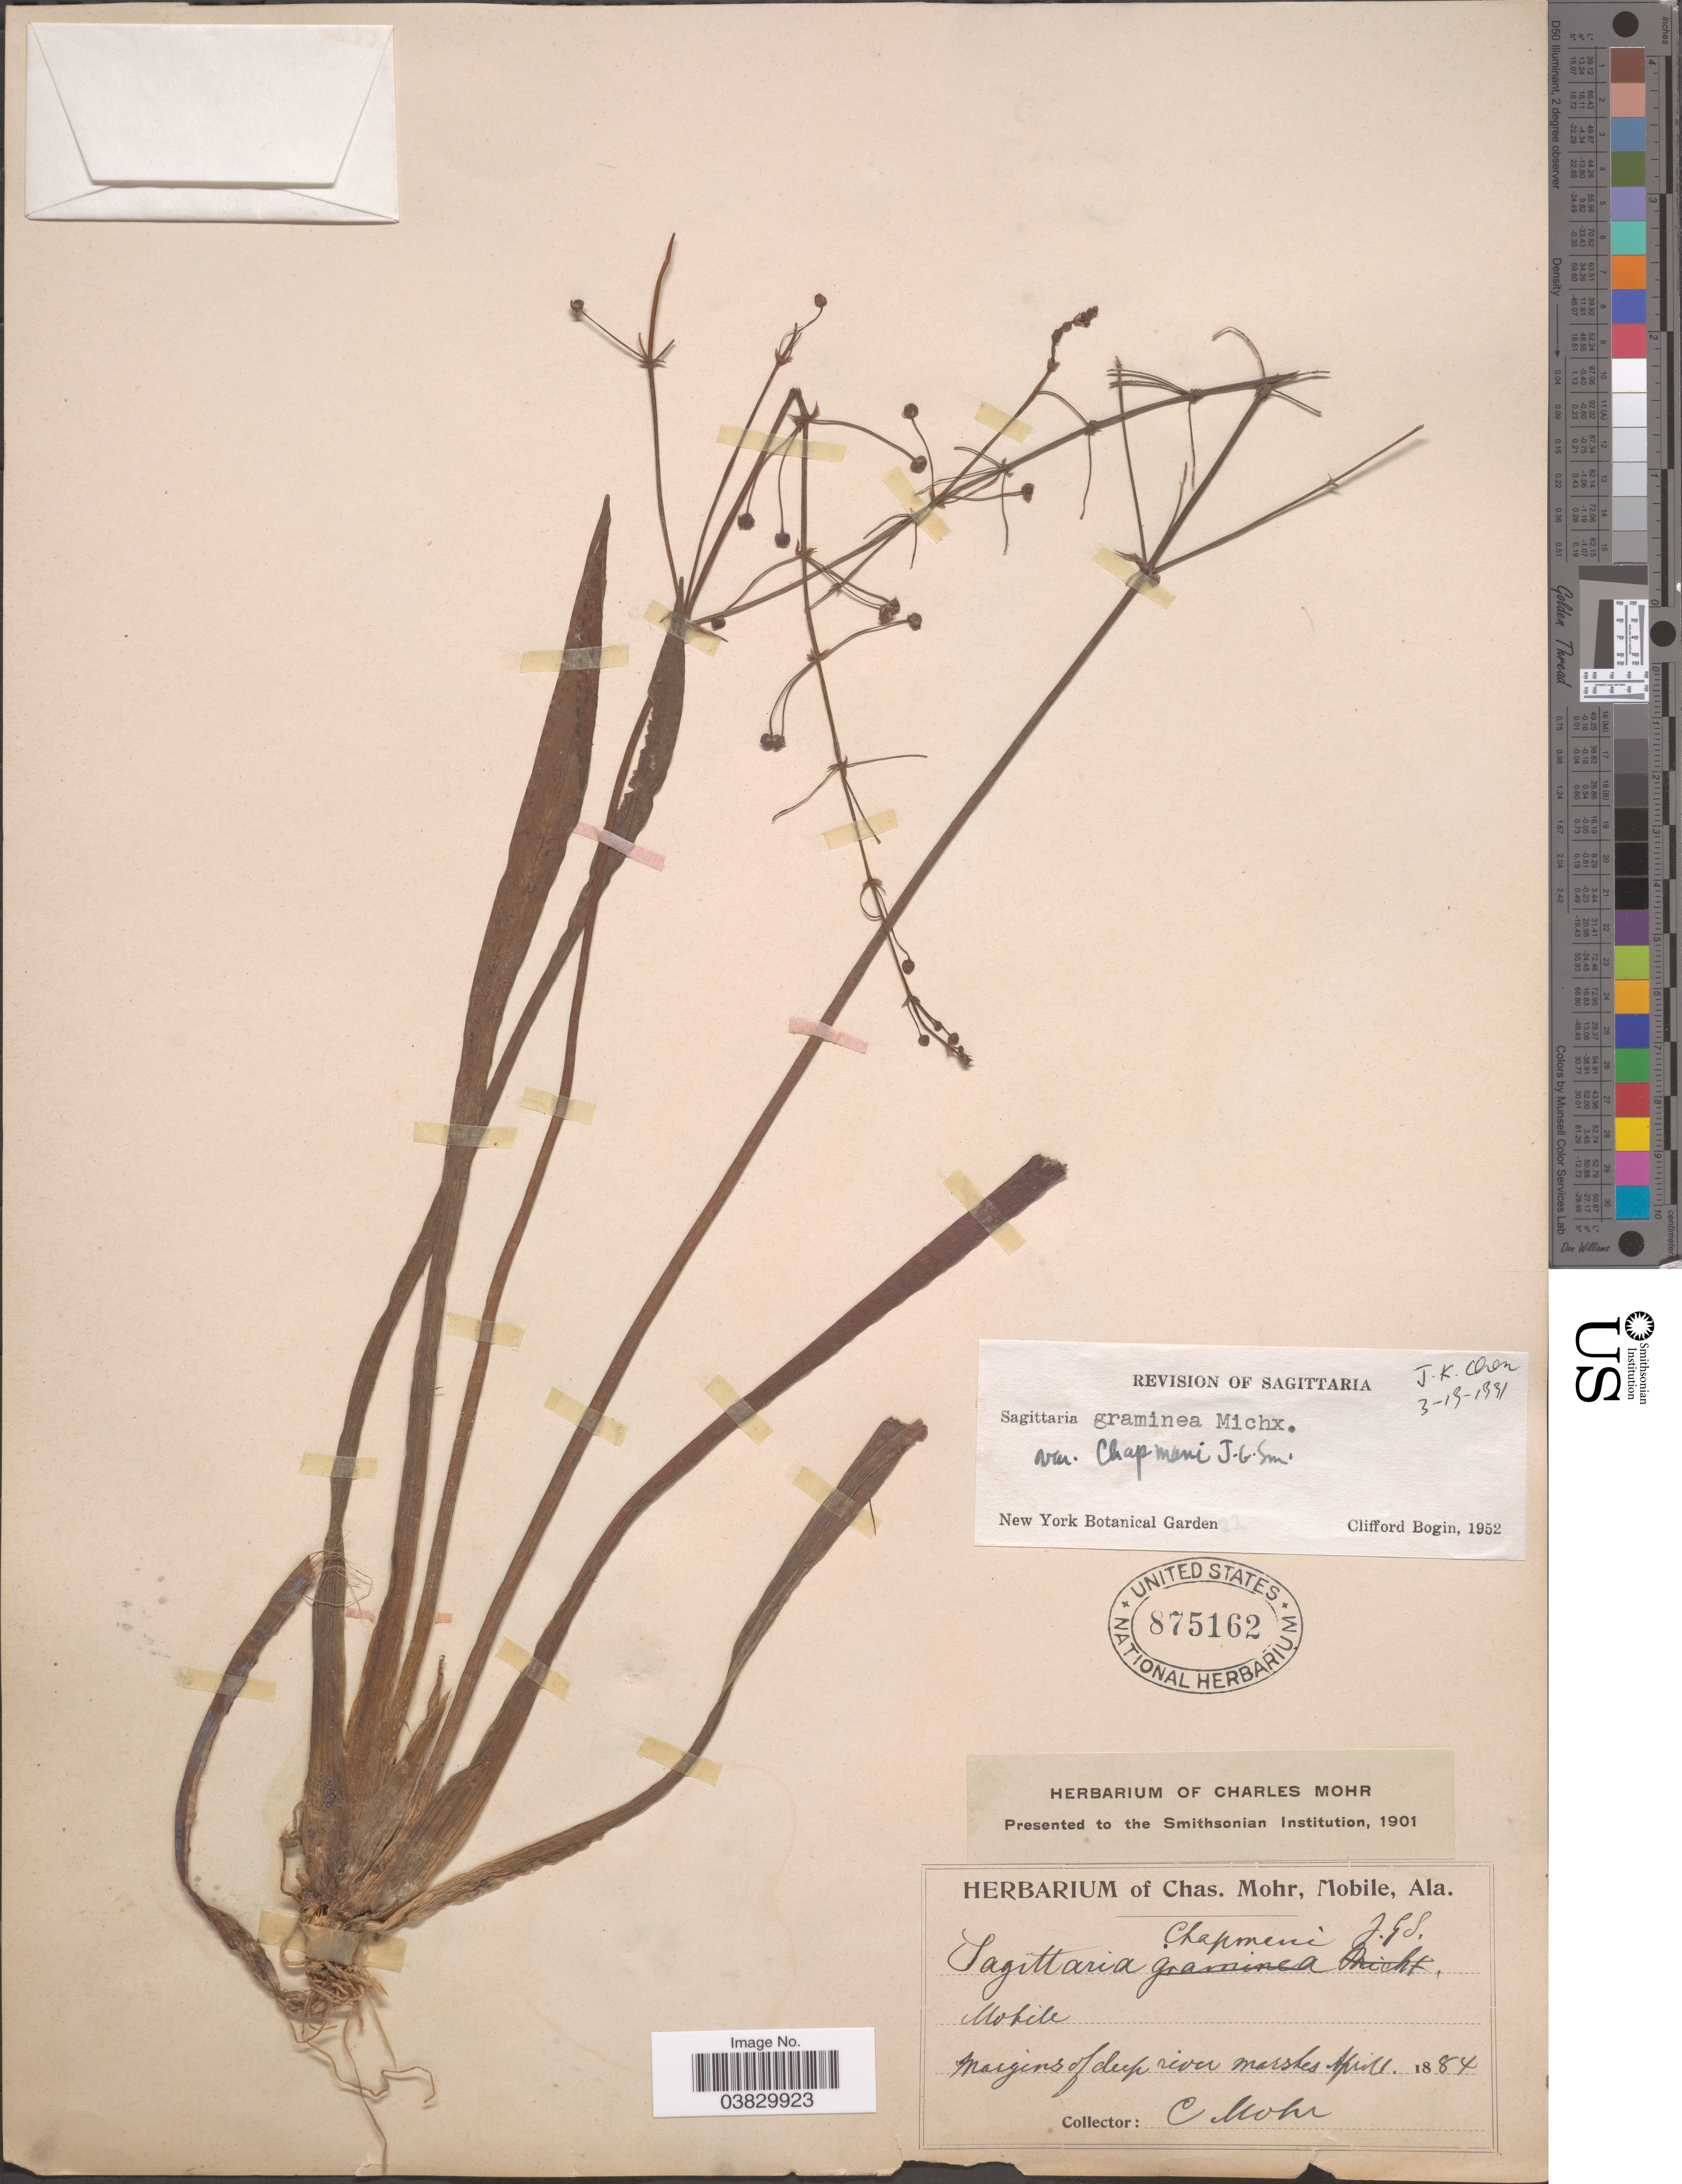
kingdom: Plantae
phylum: Tracheophyta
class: Liliopsida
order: Alismatales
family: Alismataceae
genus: Sagittaria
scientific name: Sagittaria graminea var. chapmanii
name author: J.G. Sm.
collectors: C. T. Mohr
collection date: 1884-04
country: United States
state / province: Alabama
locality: Mobile. Margins of deep river marshes.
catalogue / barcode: US 875162